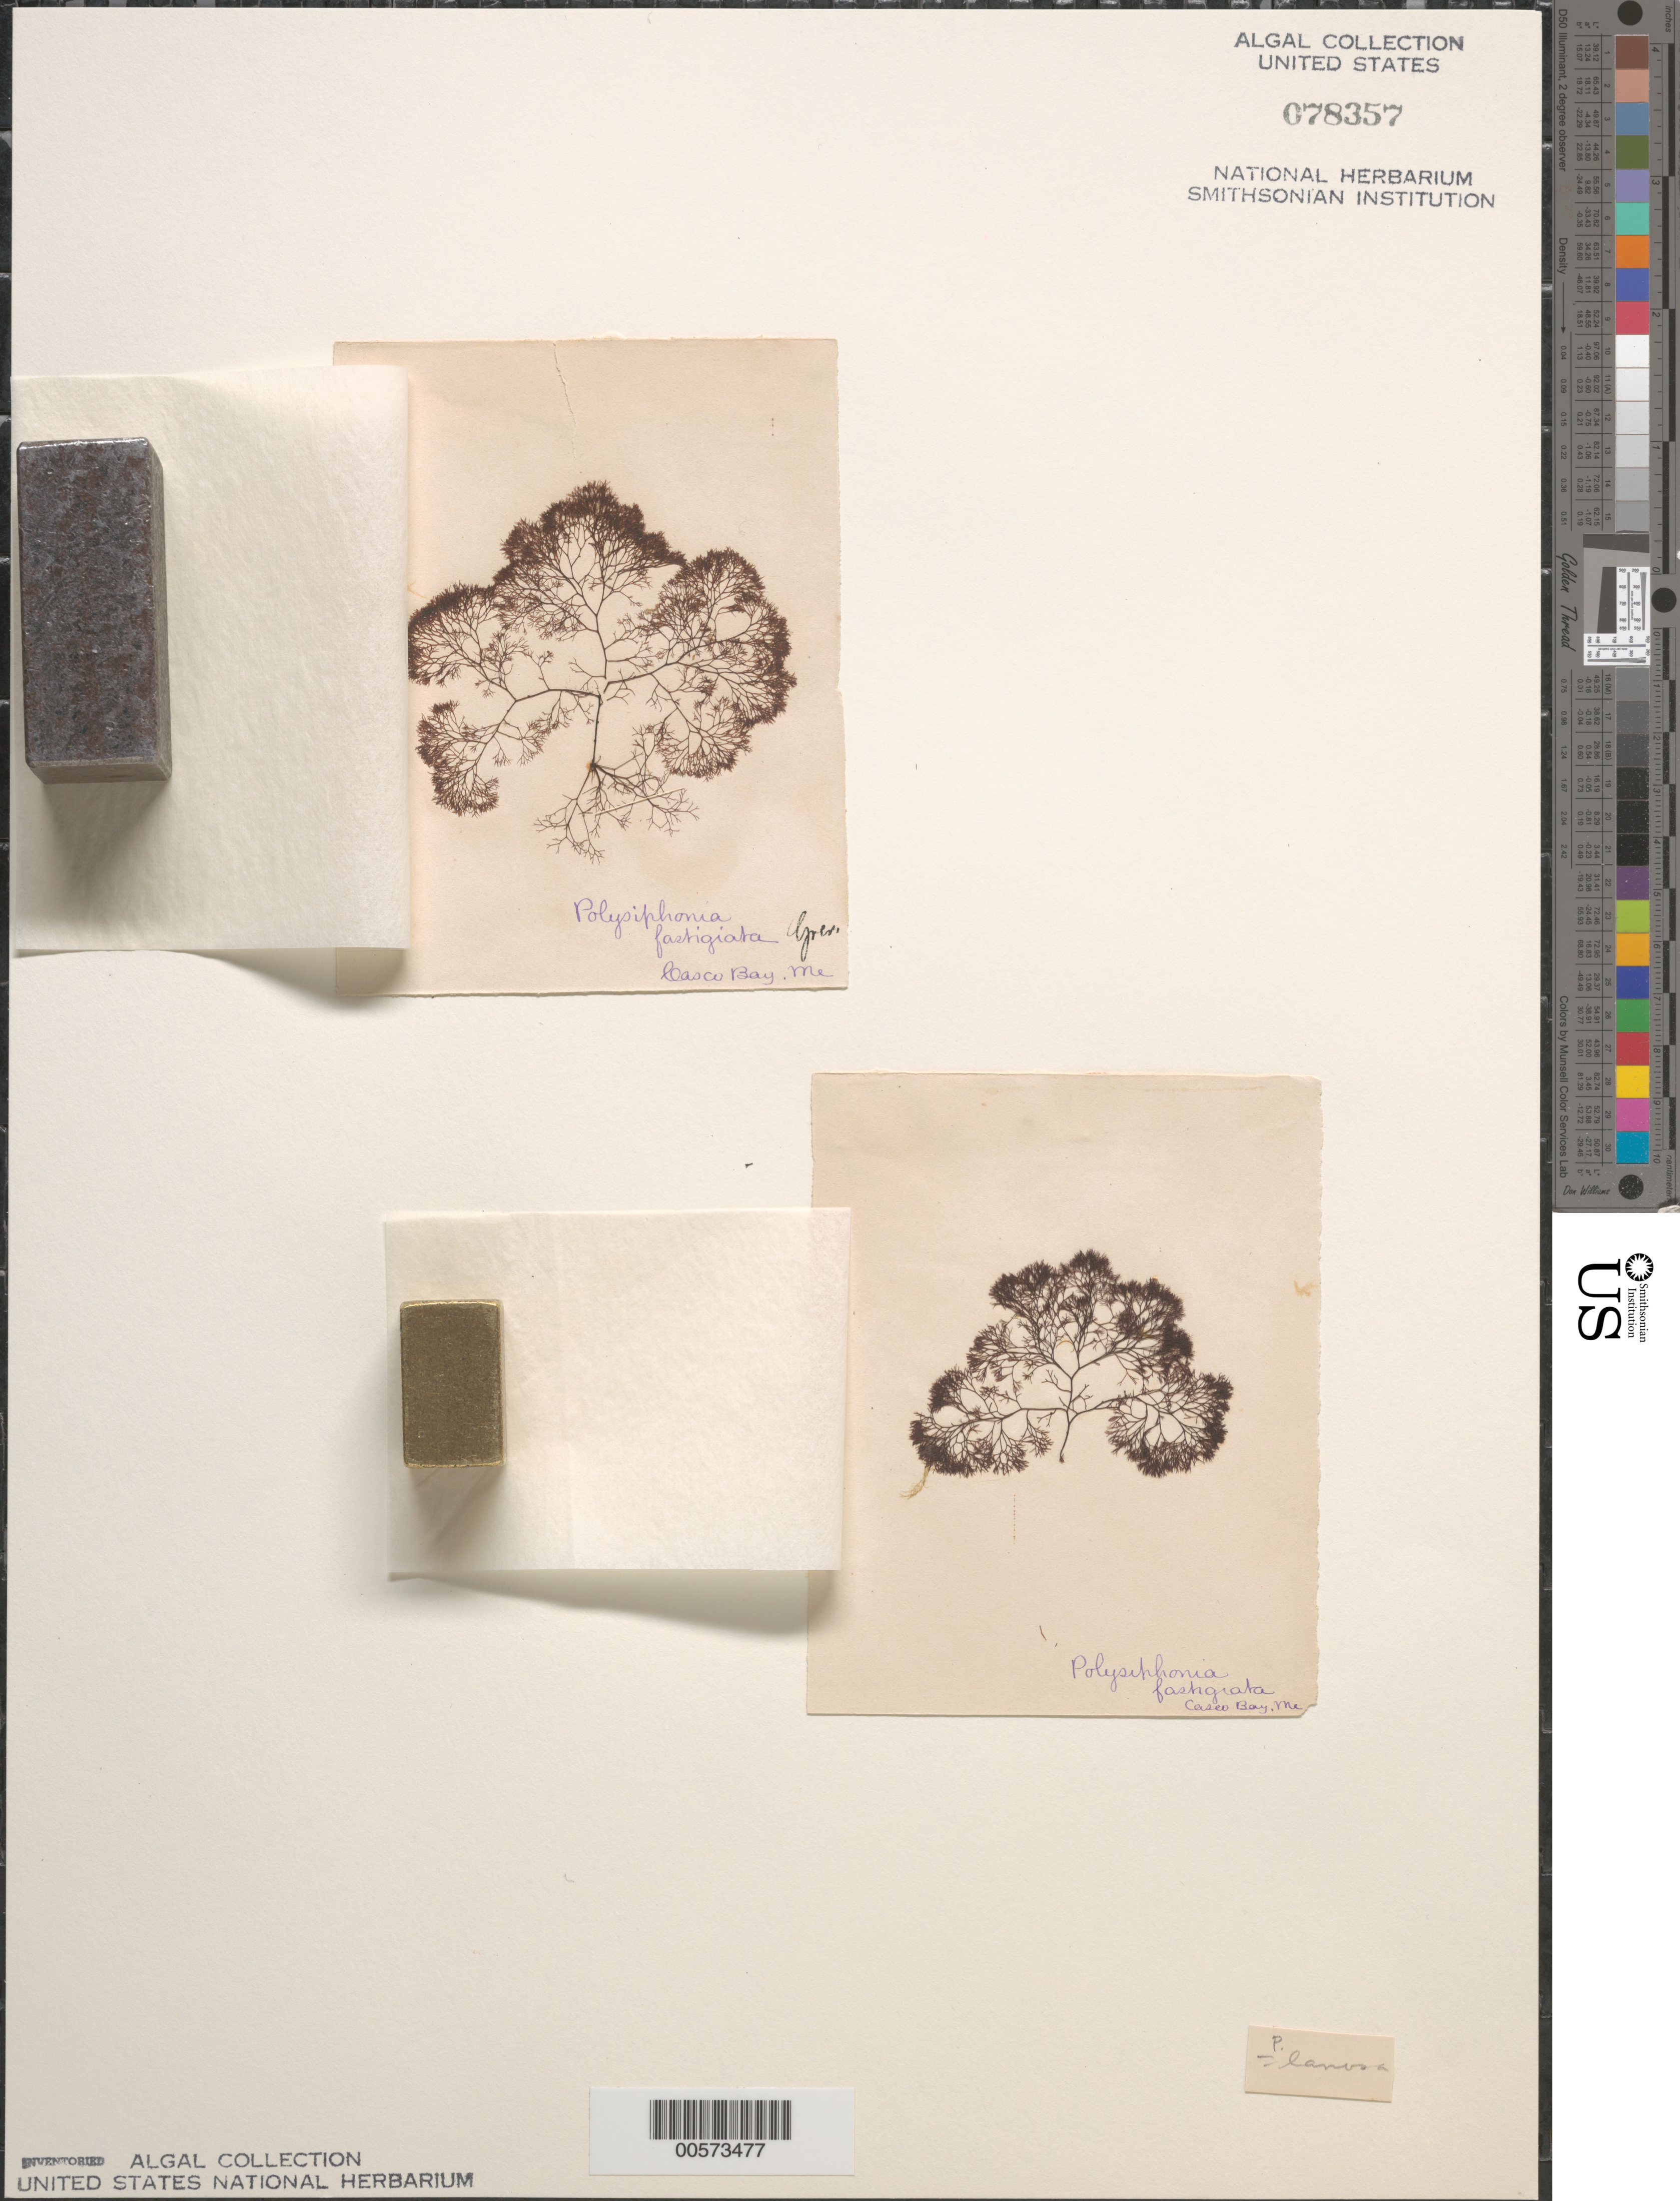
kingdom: Plantae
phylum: Rhodophyta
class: Florideophyceae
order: Ceramiales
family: Rhodomelaceae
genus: Vertebrata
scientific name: Vertebrata lanosa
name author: (L.) T.A. Chr.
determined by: Algae name updating Project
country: United States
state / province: Maine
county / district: Cumberland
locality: Casco Bay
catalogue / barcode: US 78357